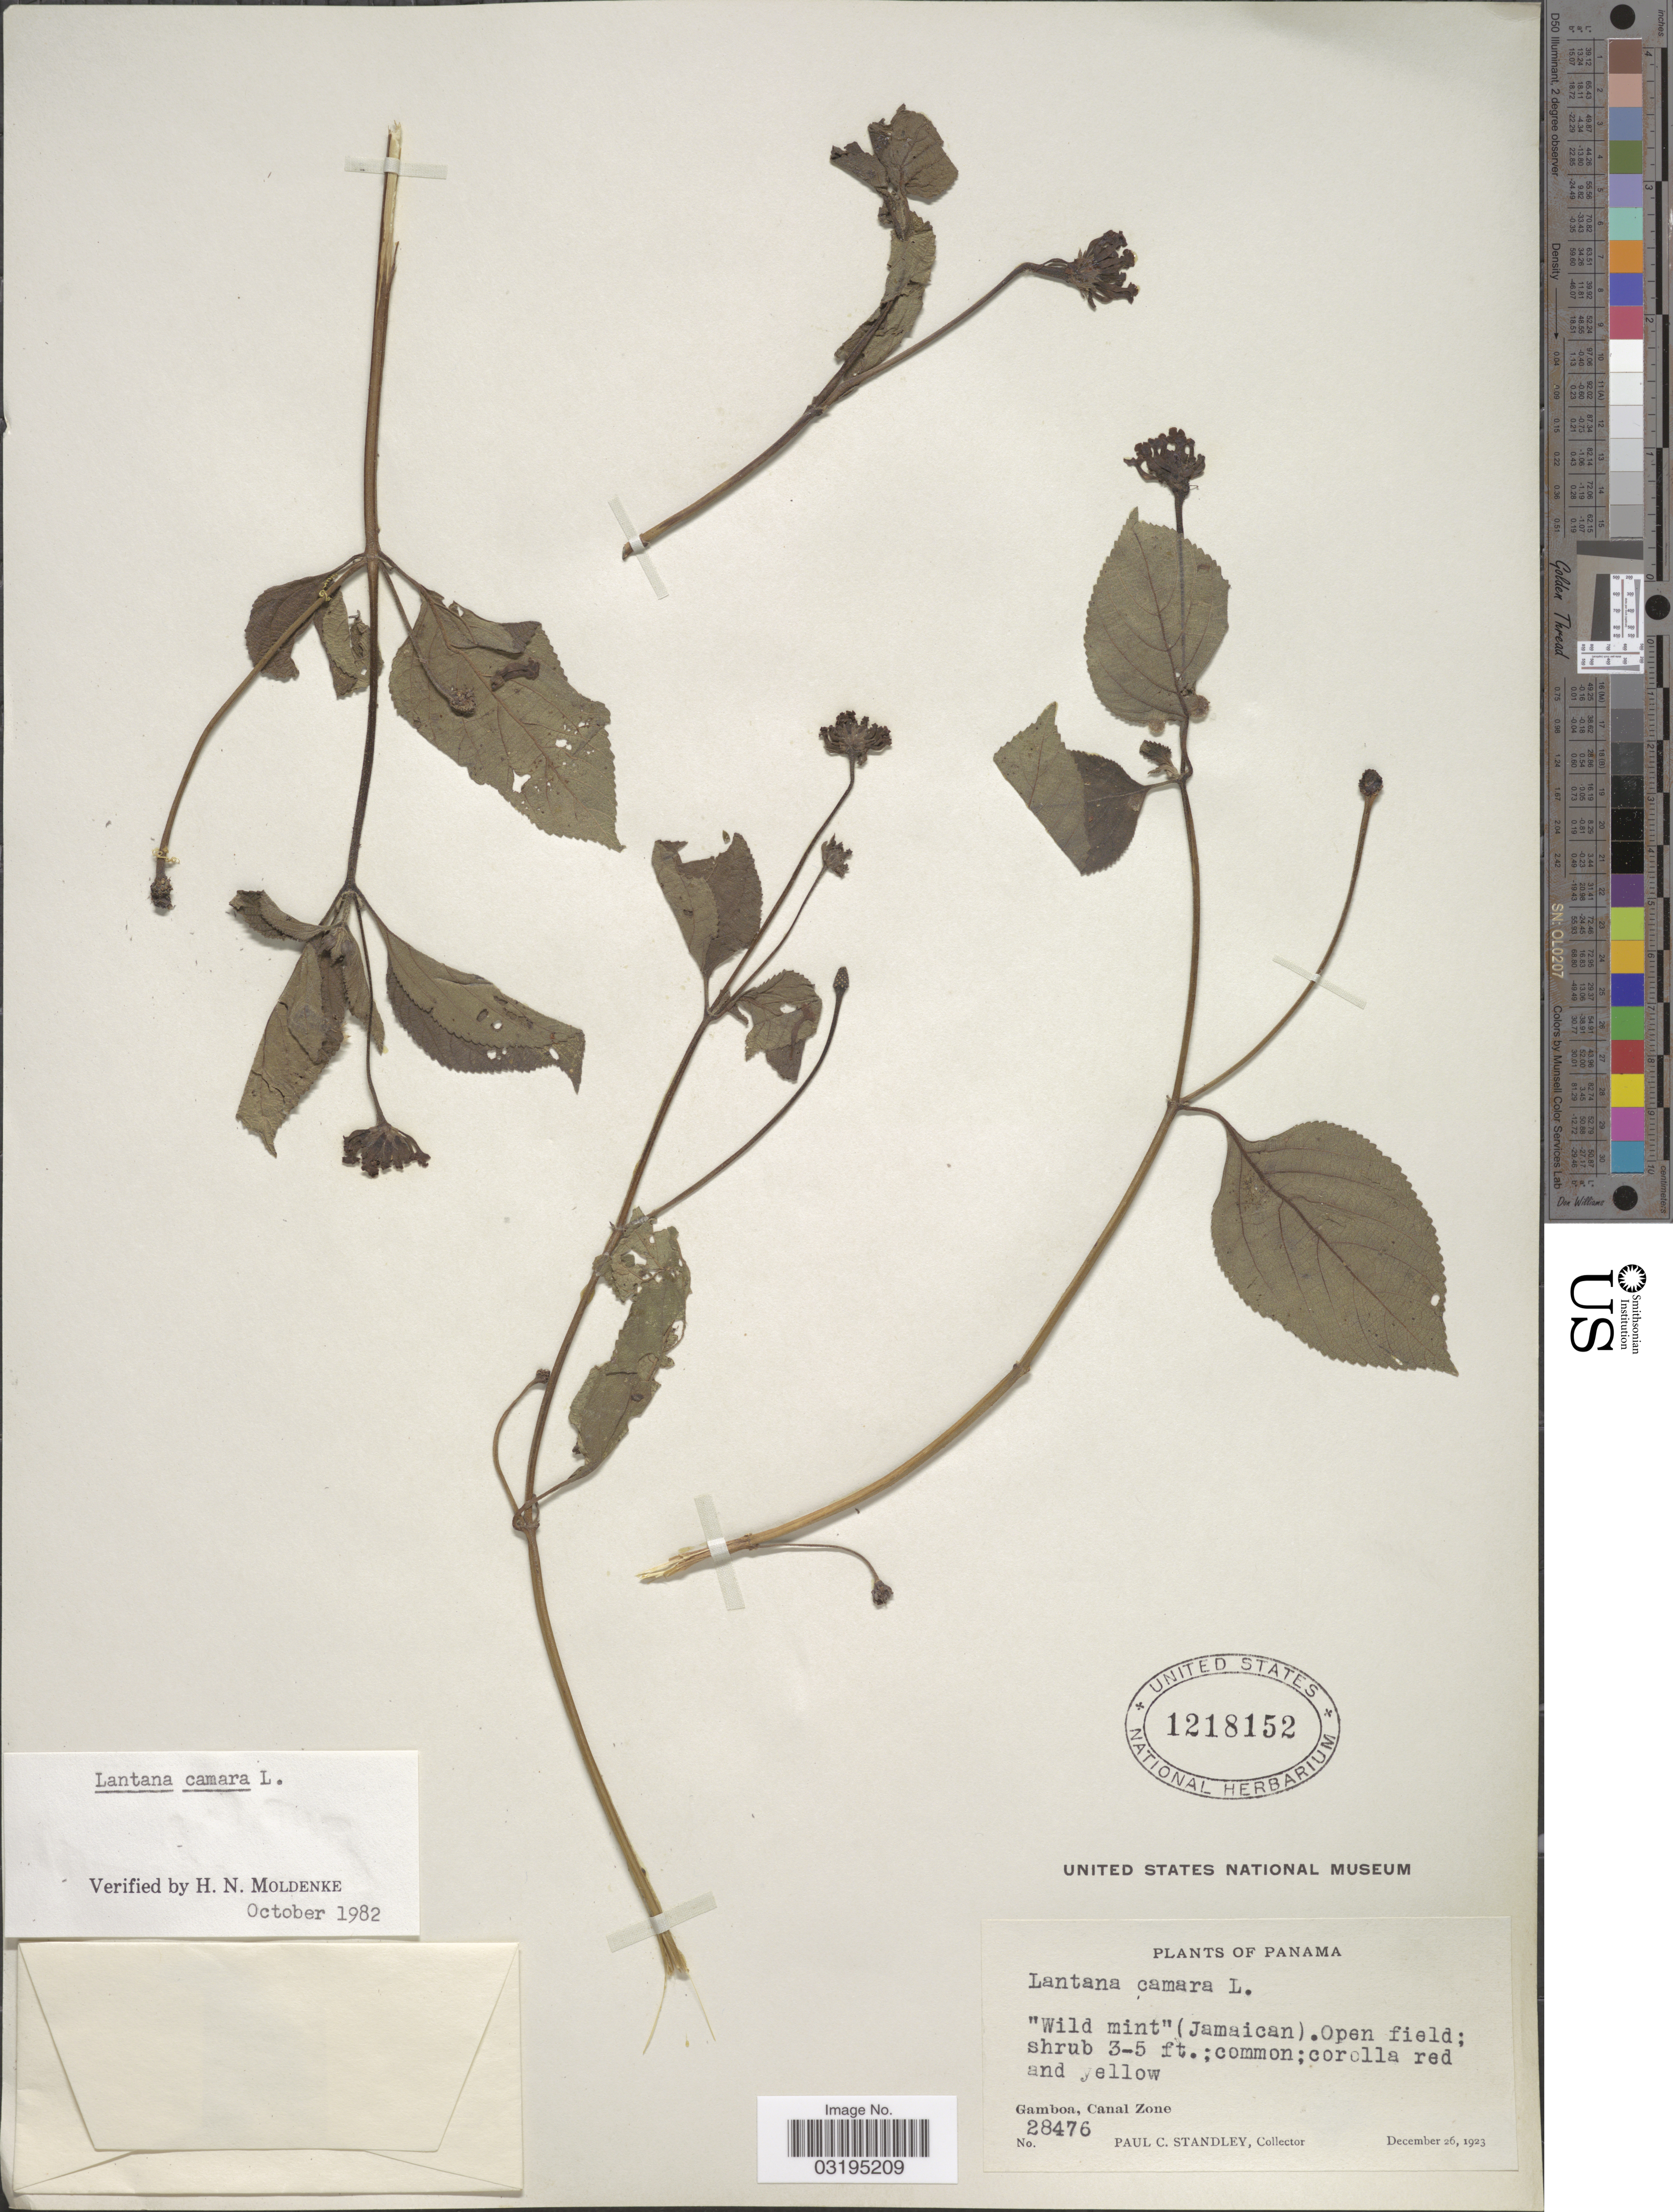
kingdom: Plantae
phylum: Tracheophyta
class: Magnoliopsida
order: Lamiales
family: Verbenaceae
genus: Lantana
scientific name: Lantana camara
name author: L.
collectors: P. C. Standley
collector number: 28476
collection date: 1923-12-26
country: Panama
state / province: Colón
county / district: Canal Zone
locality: Gamboa, Canal Zone.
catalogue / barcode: US 1218152